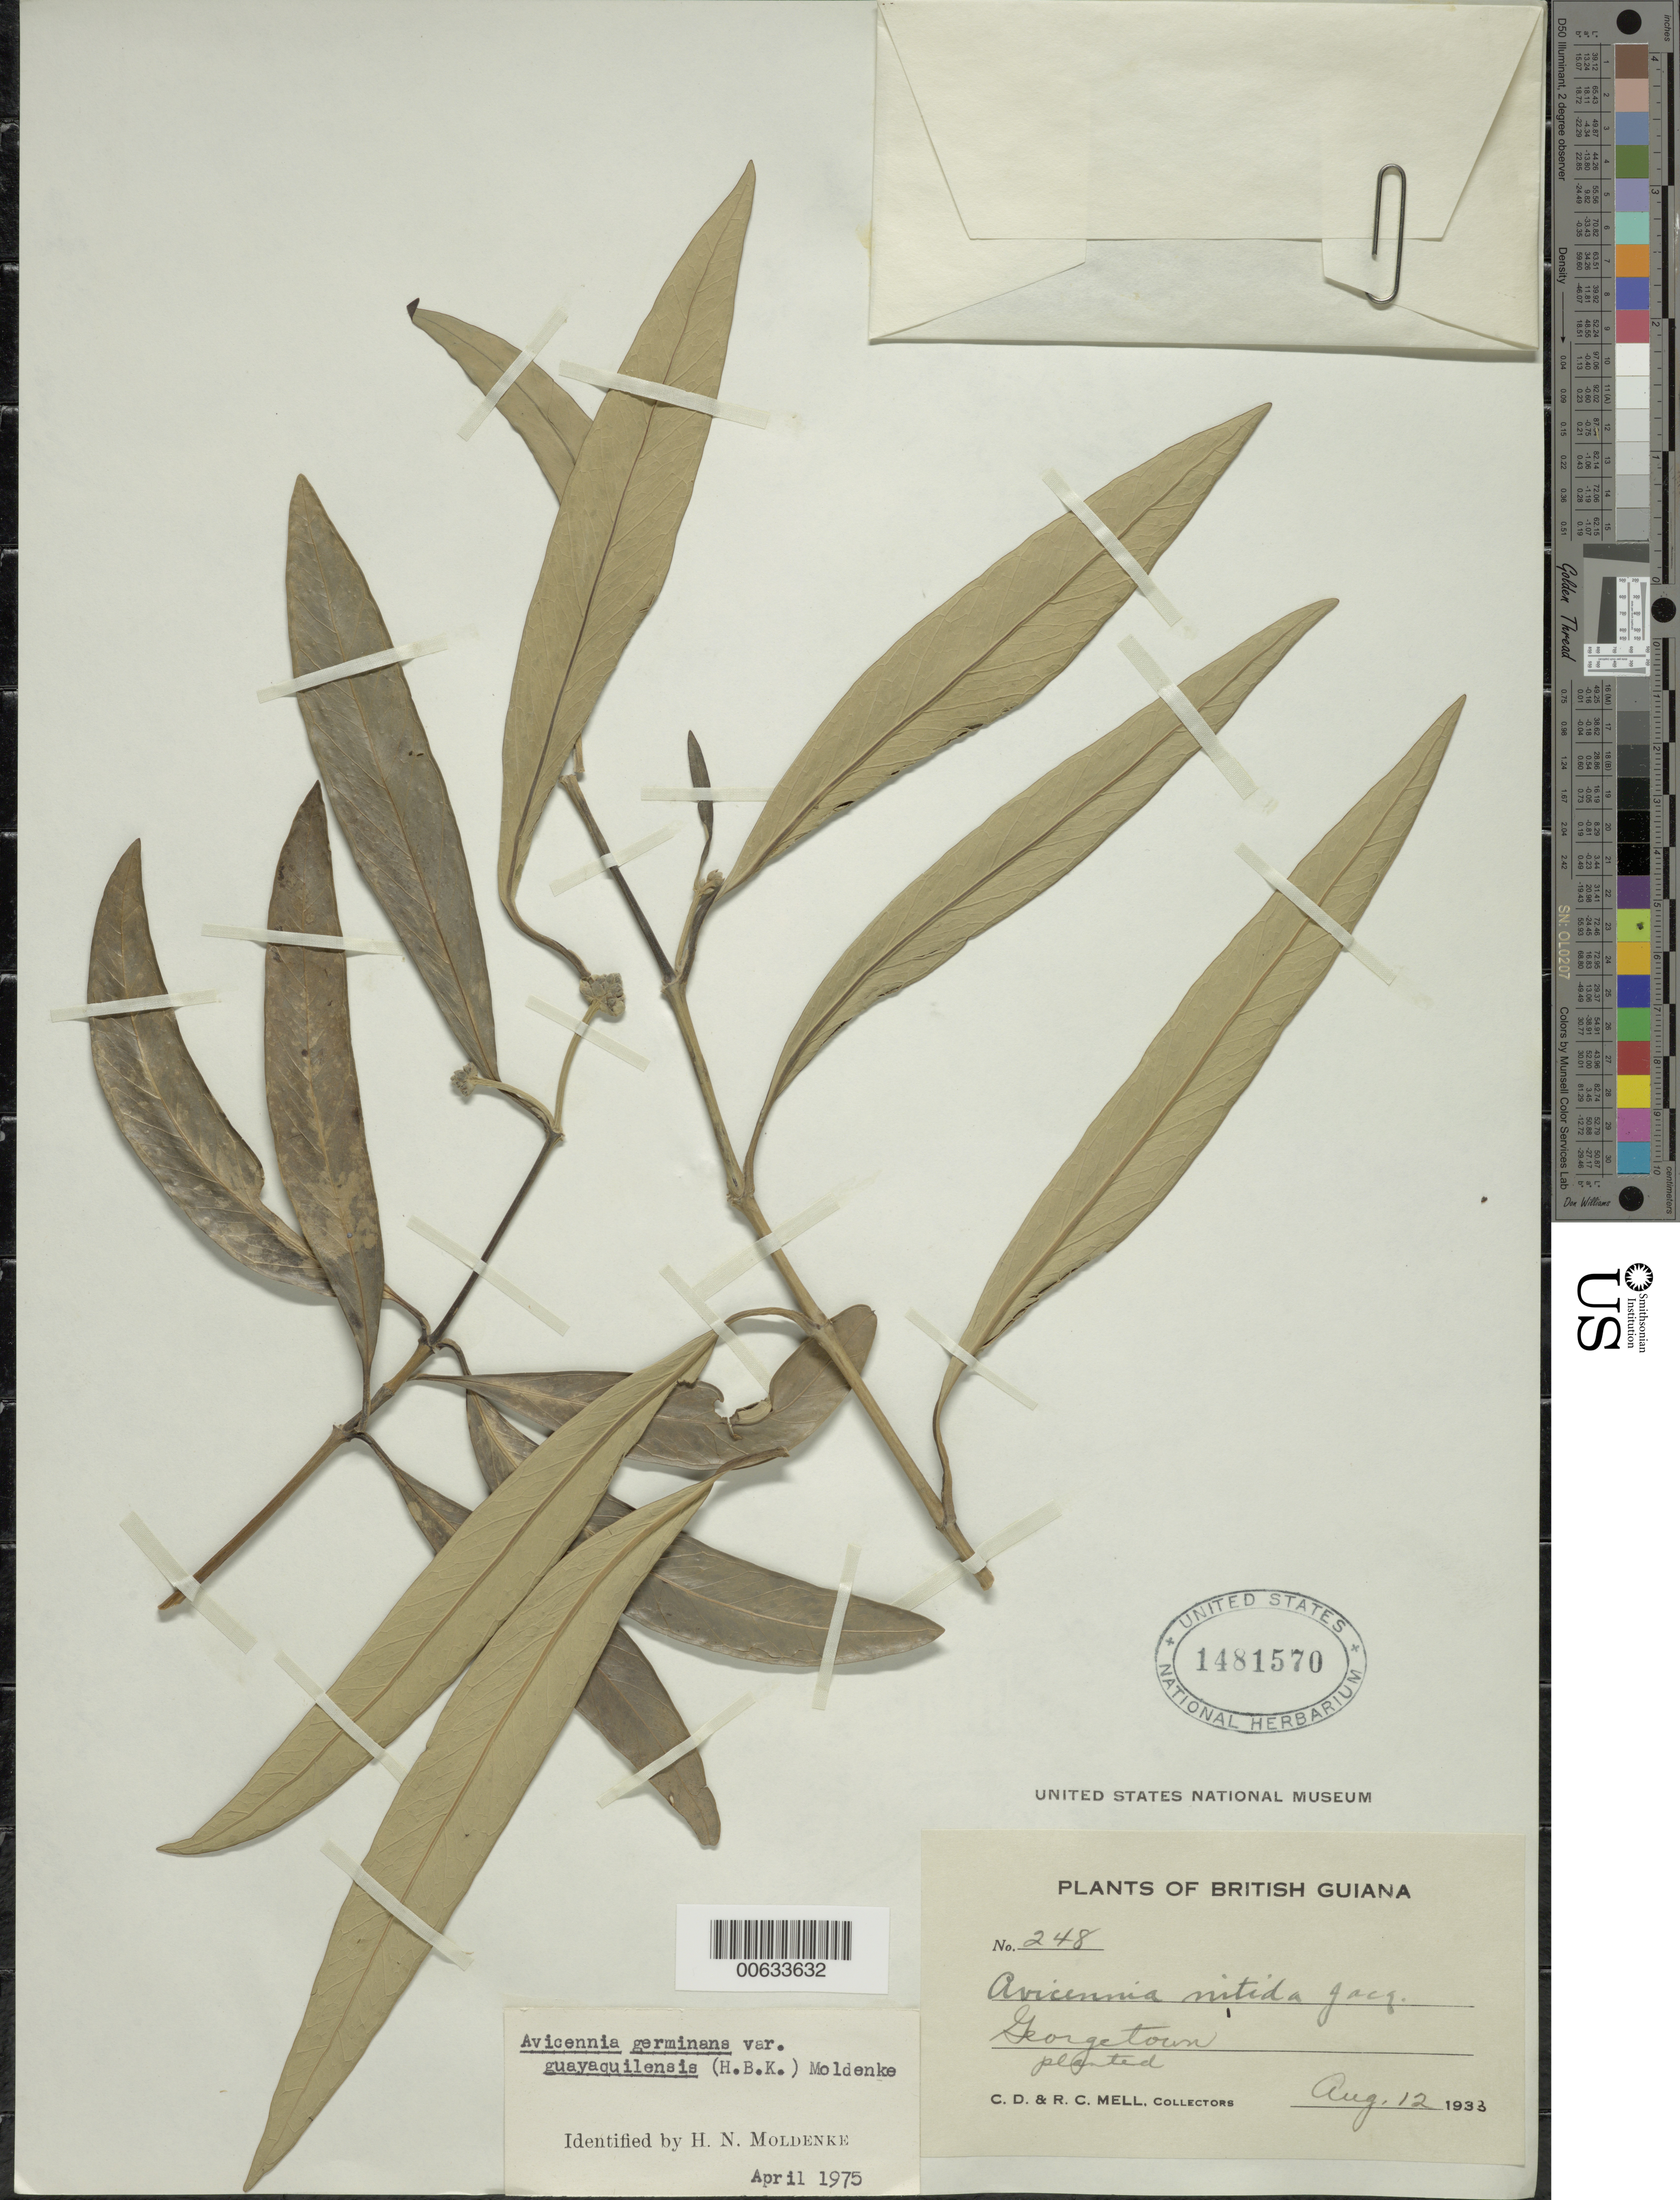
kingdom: Plantae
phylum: Tracheophyta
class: Magnoliopsida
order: Lamiales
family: Acanthaceae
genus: Avicennia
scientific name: Avicennia germinans var. guayaquilensis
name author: (L.) L.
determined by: Moldenke, H. N.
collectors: C. D. Mell & R. Mell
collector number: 248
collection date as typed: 12-Aug-33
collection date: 1933-08-12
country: Guyana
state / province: Demerara-Mahaica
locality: Georgetown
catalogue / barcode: US 1481570